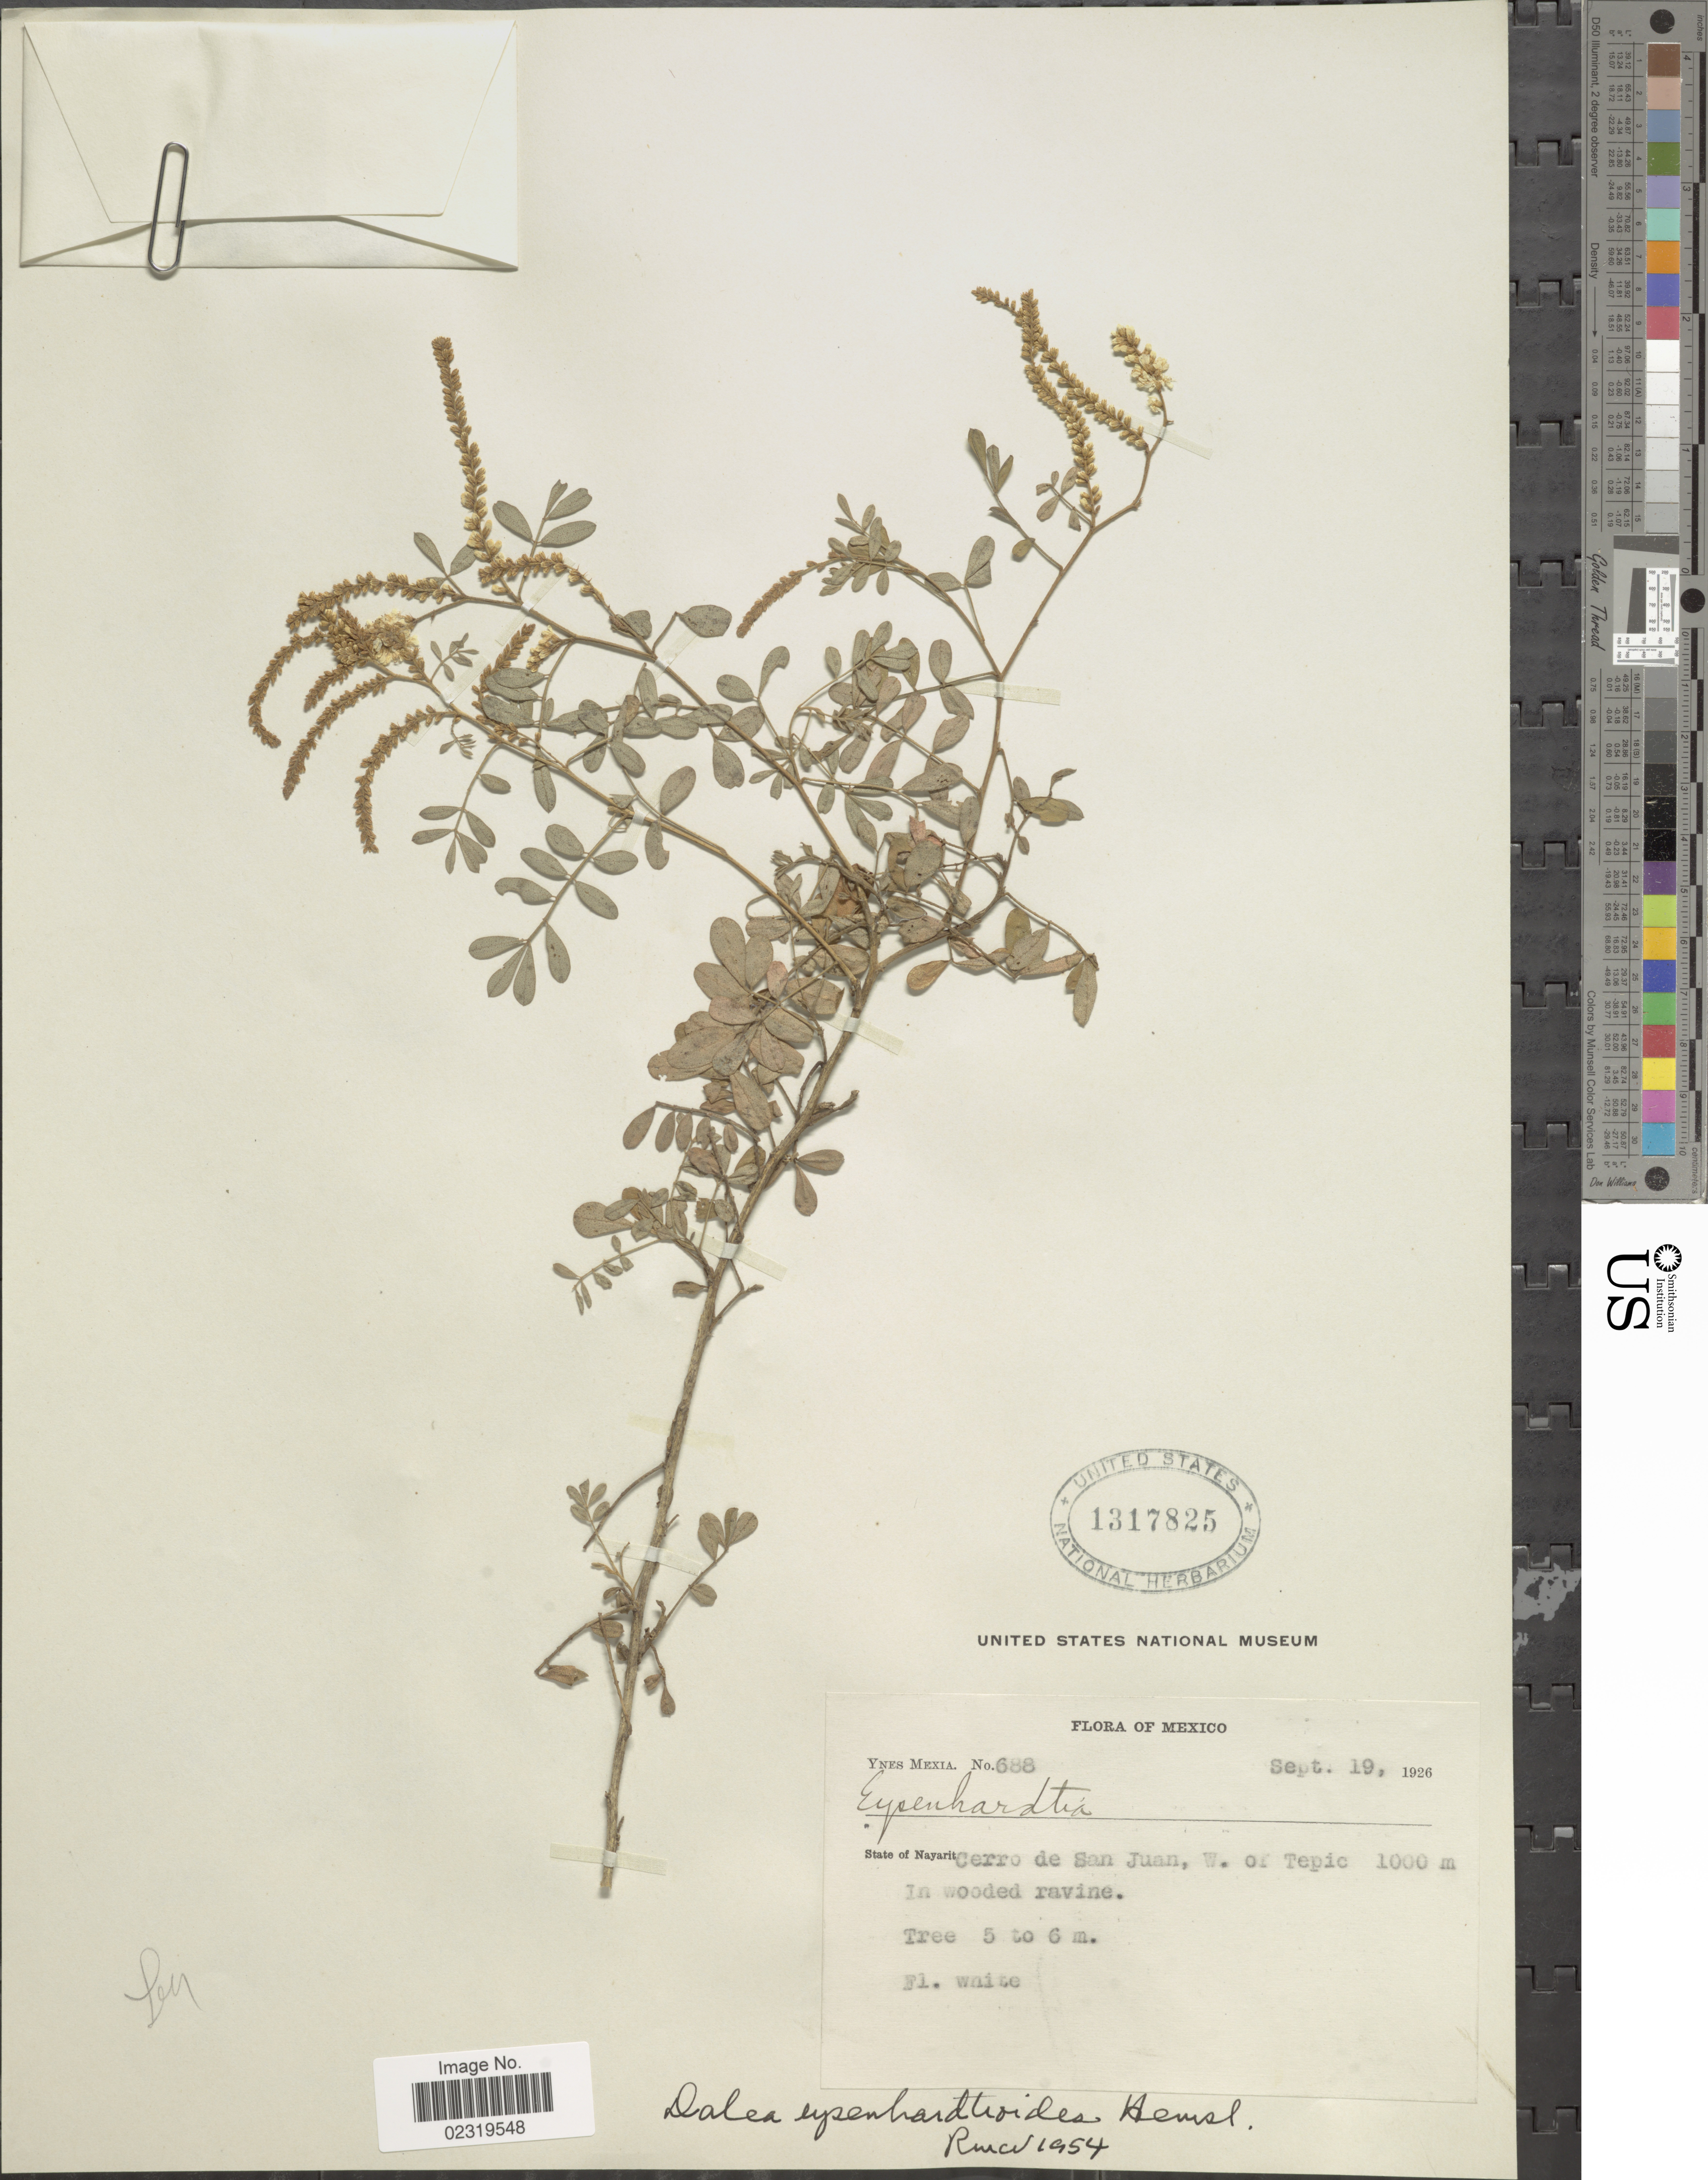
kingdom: Plantae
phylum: Tracheophyta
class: Magnoliopsida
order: Fabales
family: Fabaceae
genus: Dalea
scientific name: Dalea leucostachya var. eysenhardtioides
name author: (Hemsl.) Barneby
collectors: Y. Mexia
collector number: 688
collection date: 1926-09-19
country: Mexico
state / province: Nayarit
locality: Cerro de San Juan, W of Tepic, in wooded ravine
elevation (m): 1000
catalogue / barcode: US 1317825